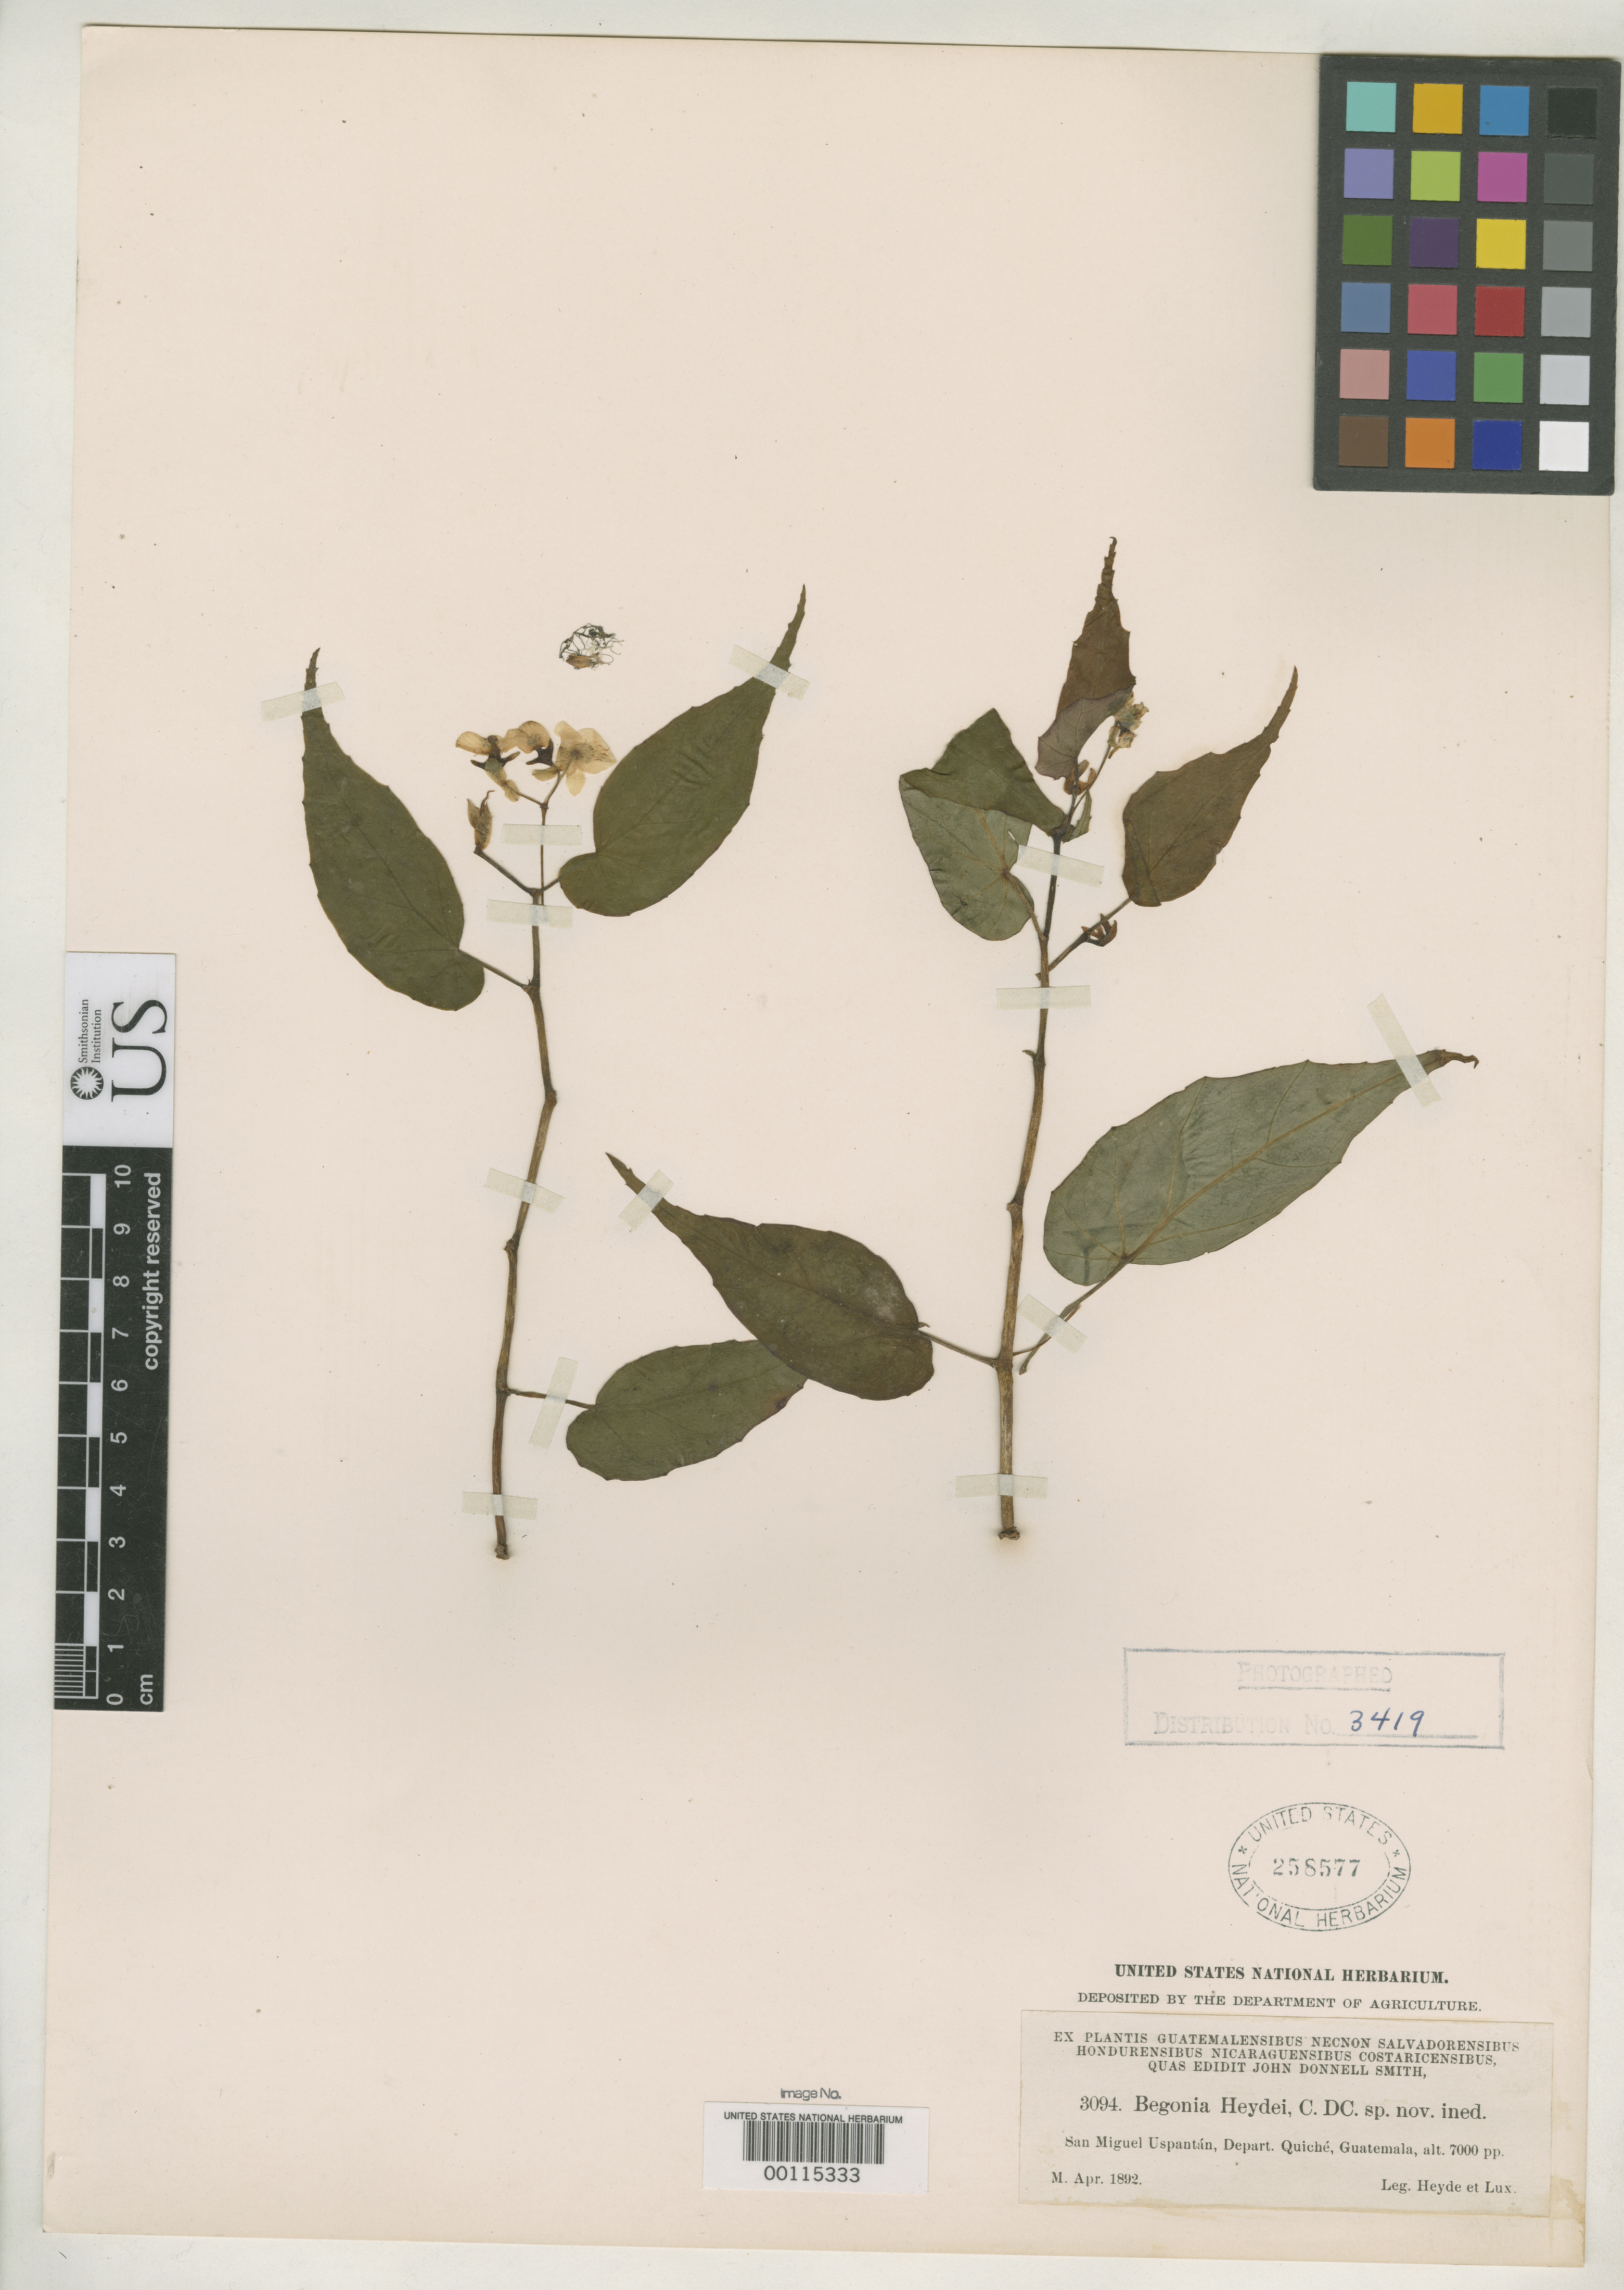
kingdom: Plantae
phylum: Tracheophyta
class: Magnoliopsida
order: Cucurbitales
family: Begoniaceae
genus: Begonia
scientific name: Begonia heydei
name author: C. DC. ex Donn. Sm.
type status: Isotype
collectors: E. T. Heyde & E. Lux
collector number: J.D.S. 3094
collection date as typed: Apr 1892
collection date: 1892-04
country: Guatemala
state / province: El Quiché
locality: San Miguel Uspantán.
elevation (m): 2438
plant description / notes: Validating author usually considered C. DC. [in J. Donn. Sm.] but possibly to be cited as C. DC. ex J. Donn. Sm. (which would affect likely location of holotype).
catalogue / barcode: US 258577